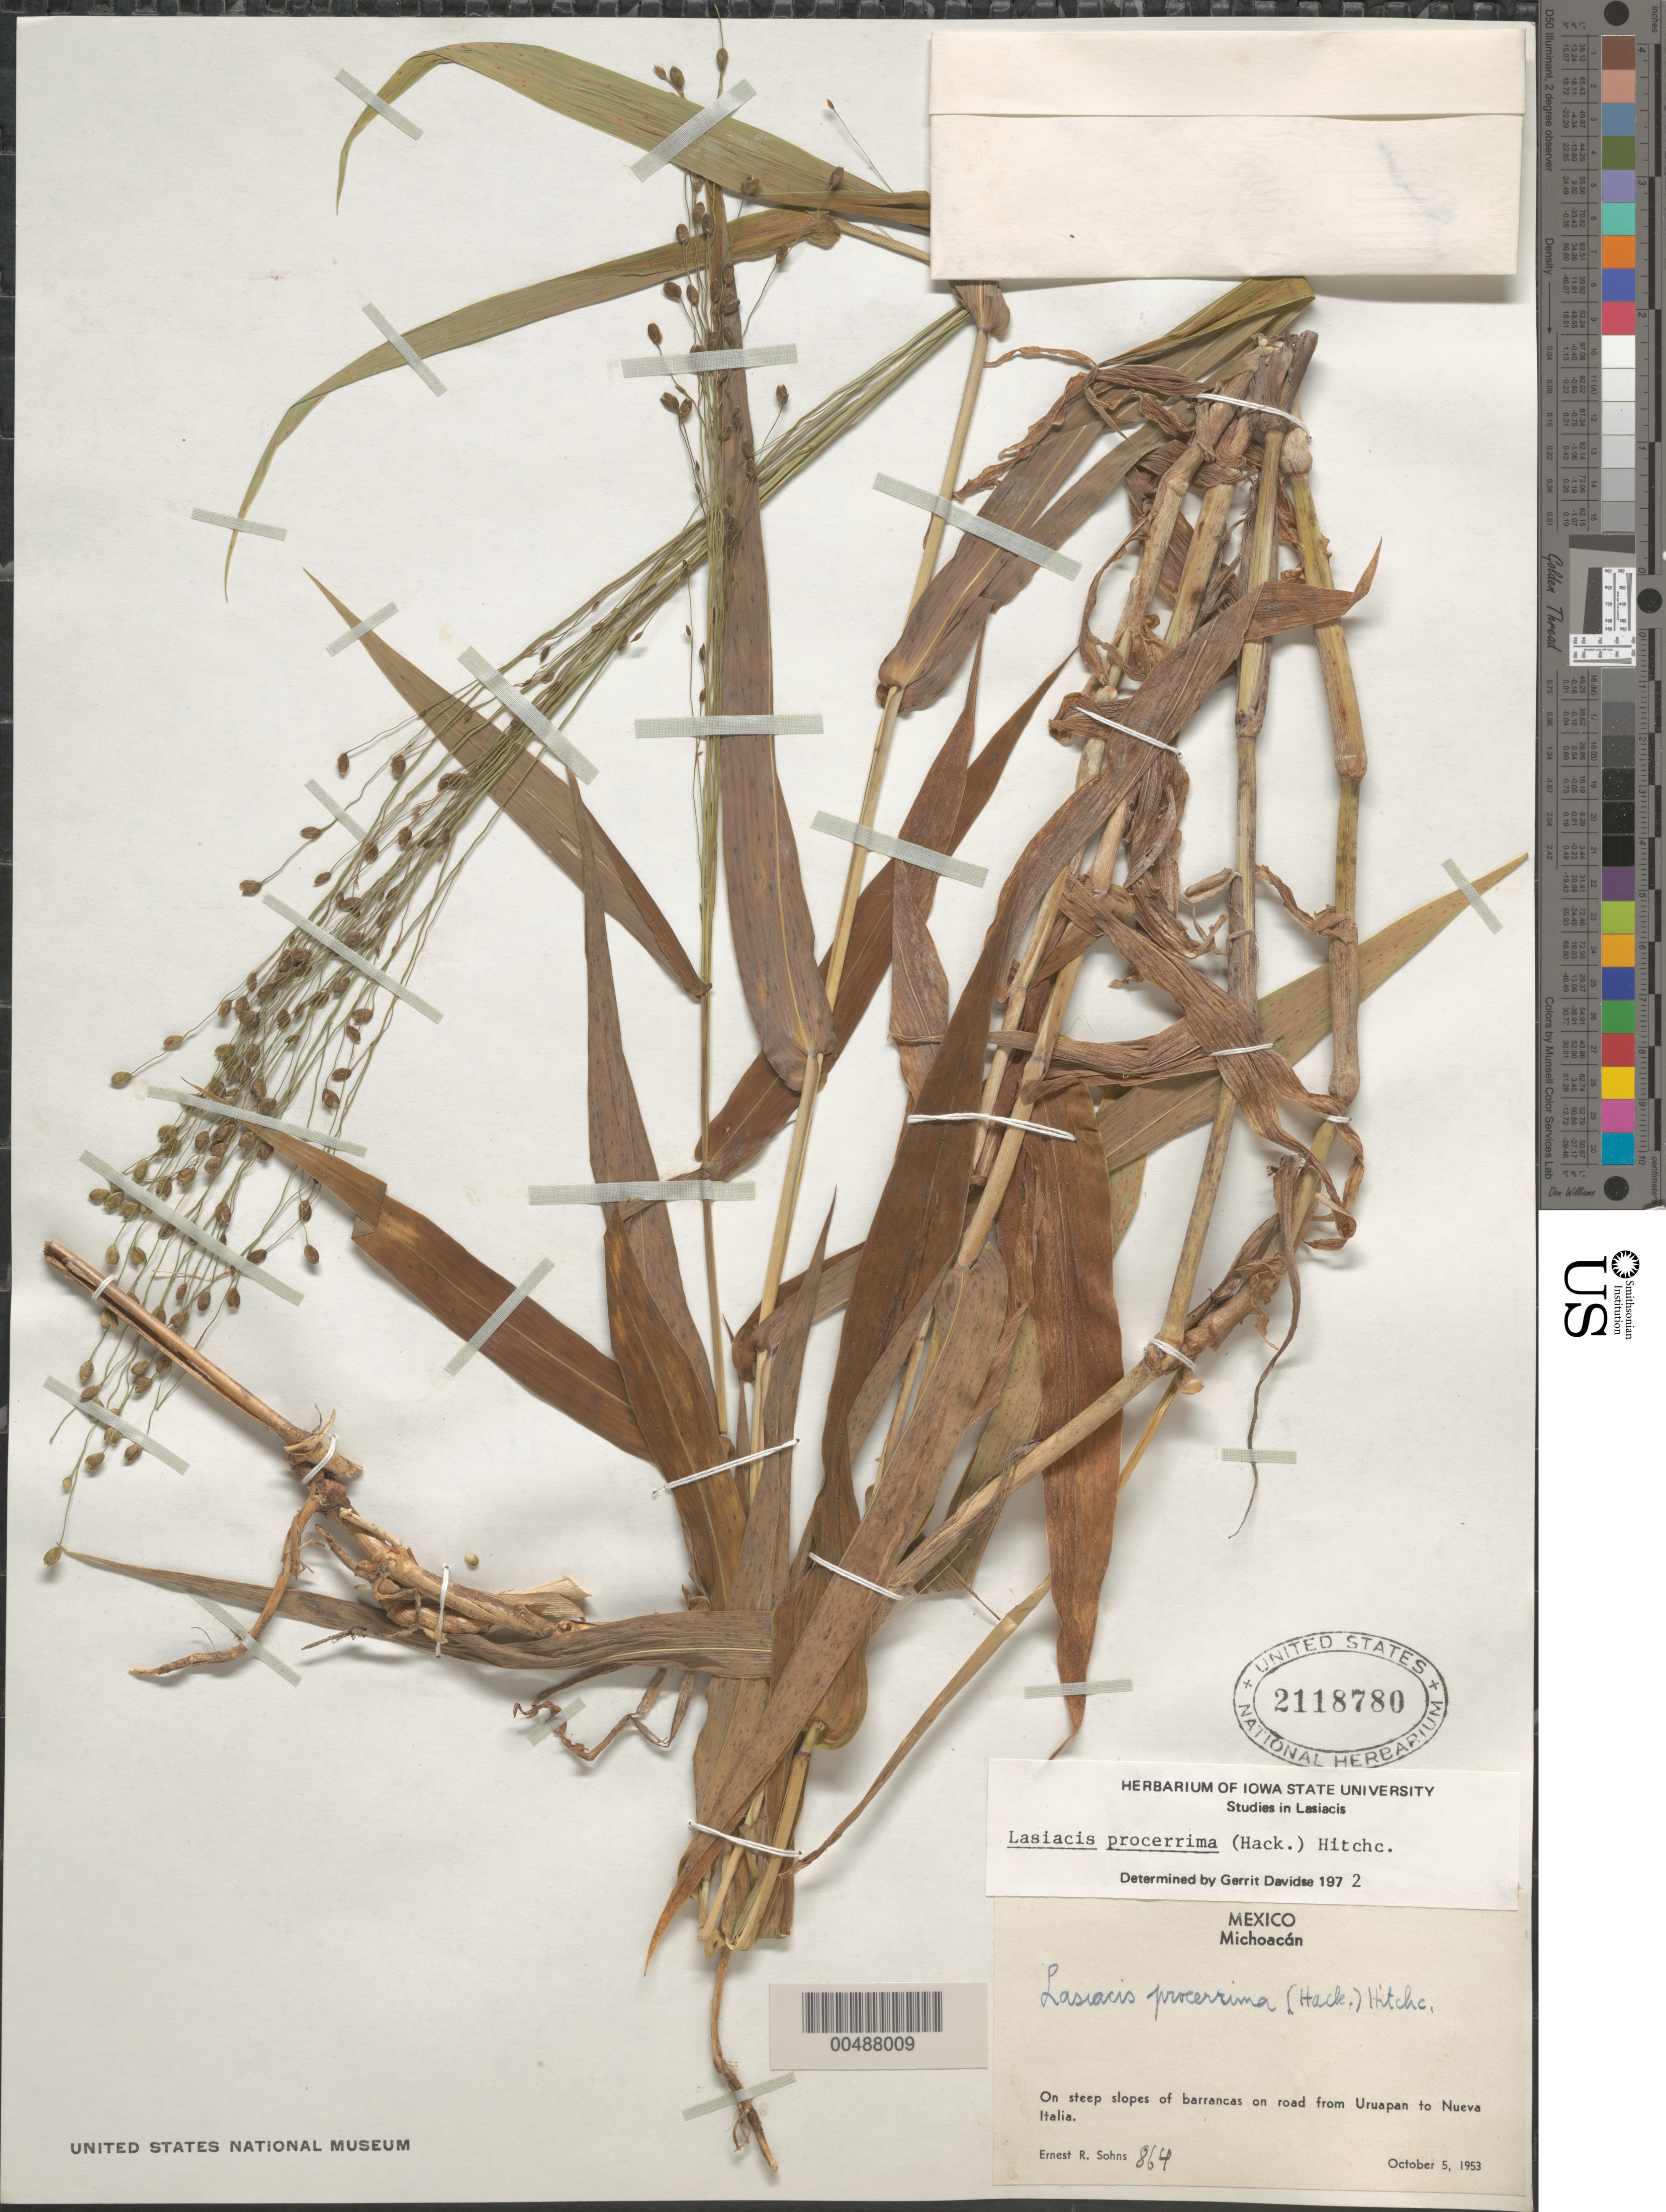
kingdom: Plantae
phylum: Tracheophyta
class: Liliopsida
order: Poales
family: Poaceae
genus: Lasiacis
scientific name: Lasiacis procerrima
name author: (Hack.) Hitchc.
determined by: Davidse, Gerrit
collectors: E. R. Sohns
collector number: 864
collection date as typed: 5 Oct 1953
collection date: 1953-10-05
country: Mexico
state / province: Michoacán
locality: On rd from Uruapan to Nueva Italia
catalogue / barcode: US 2118780